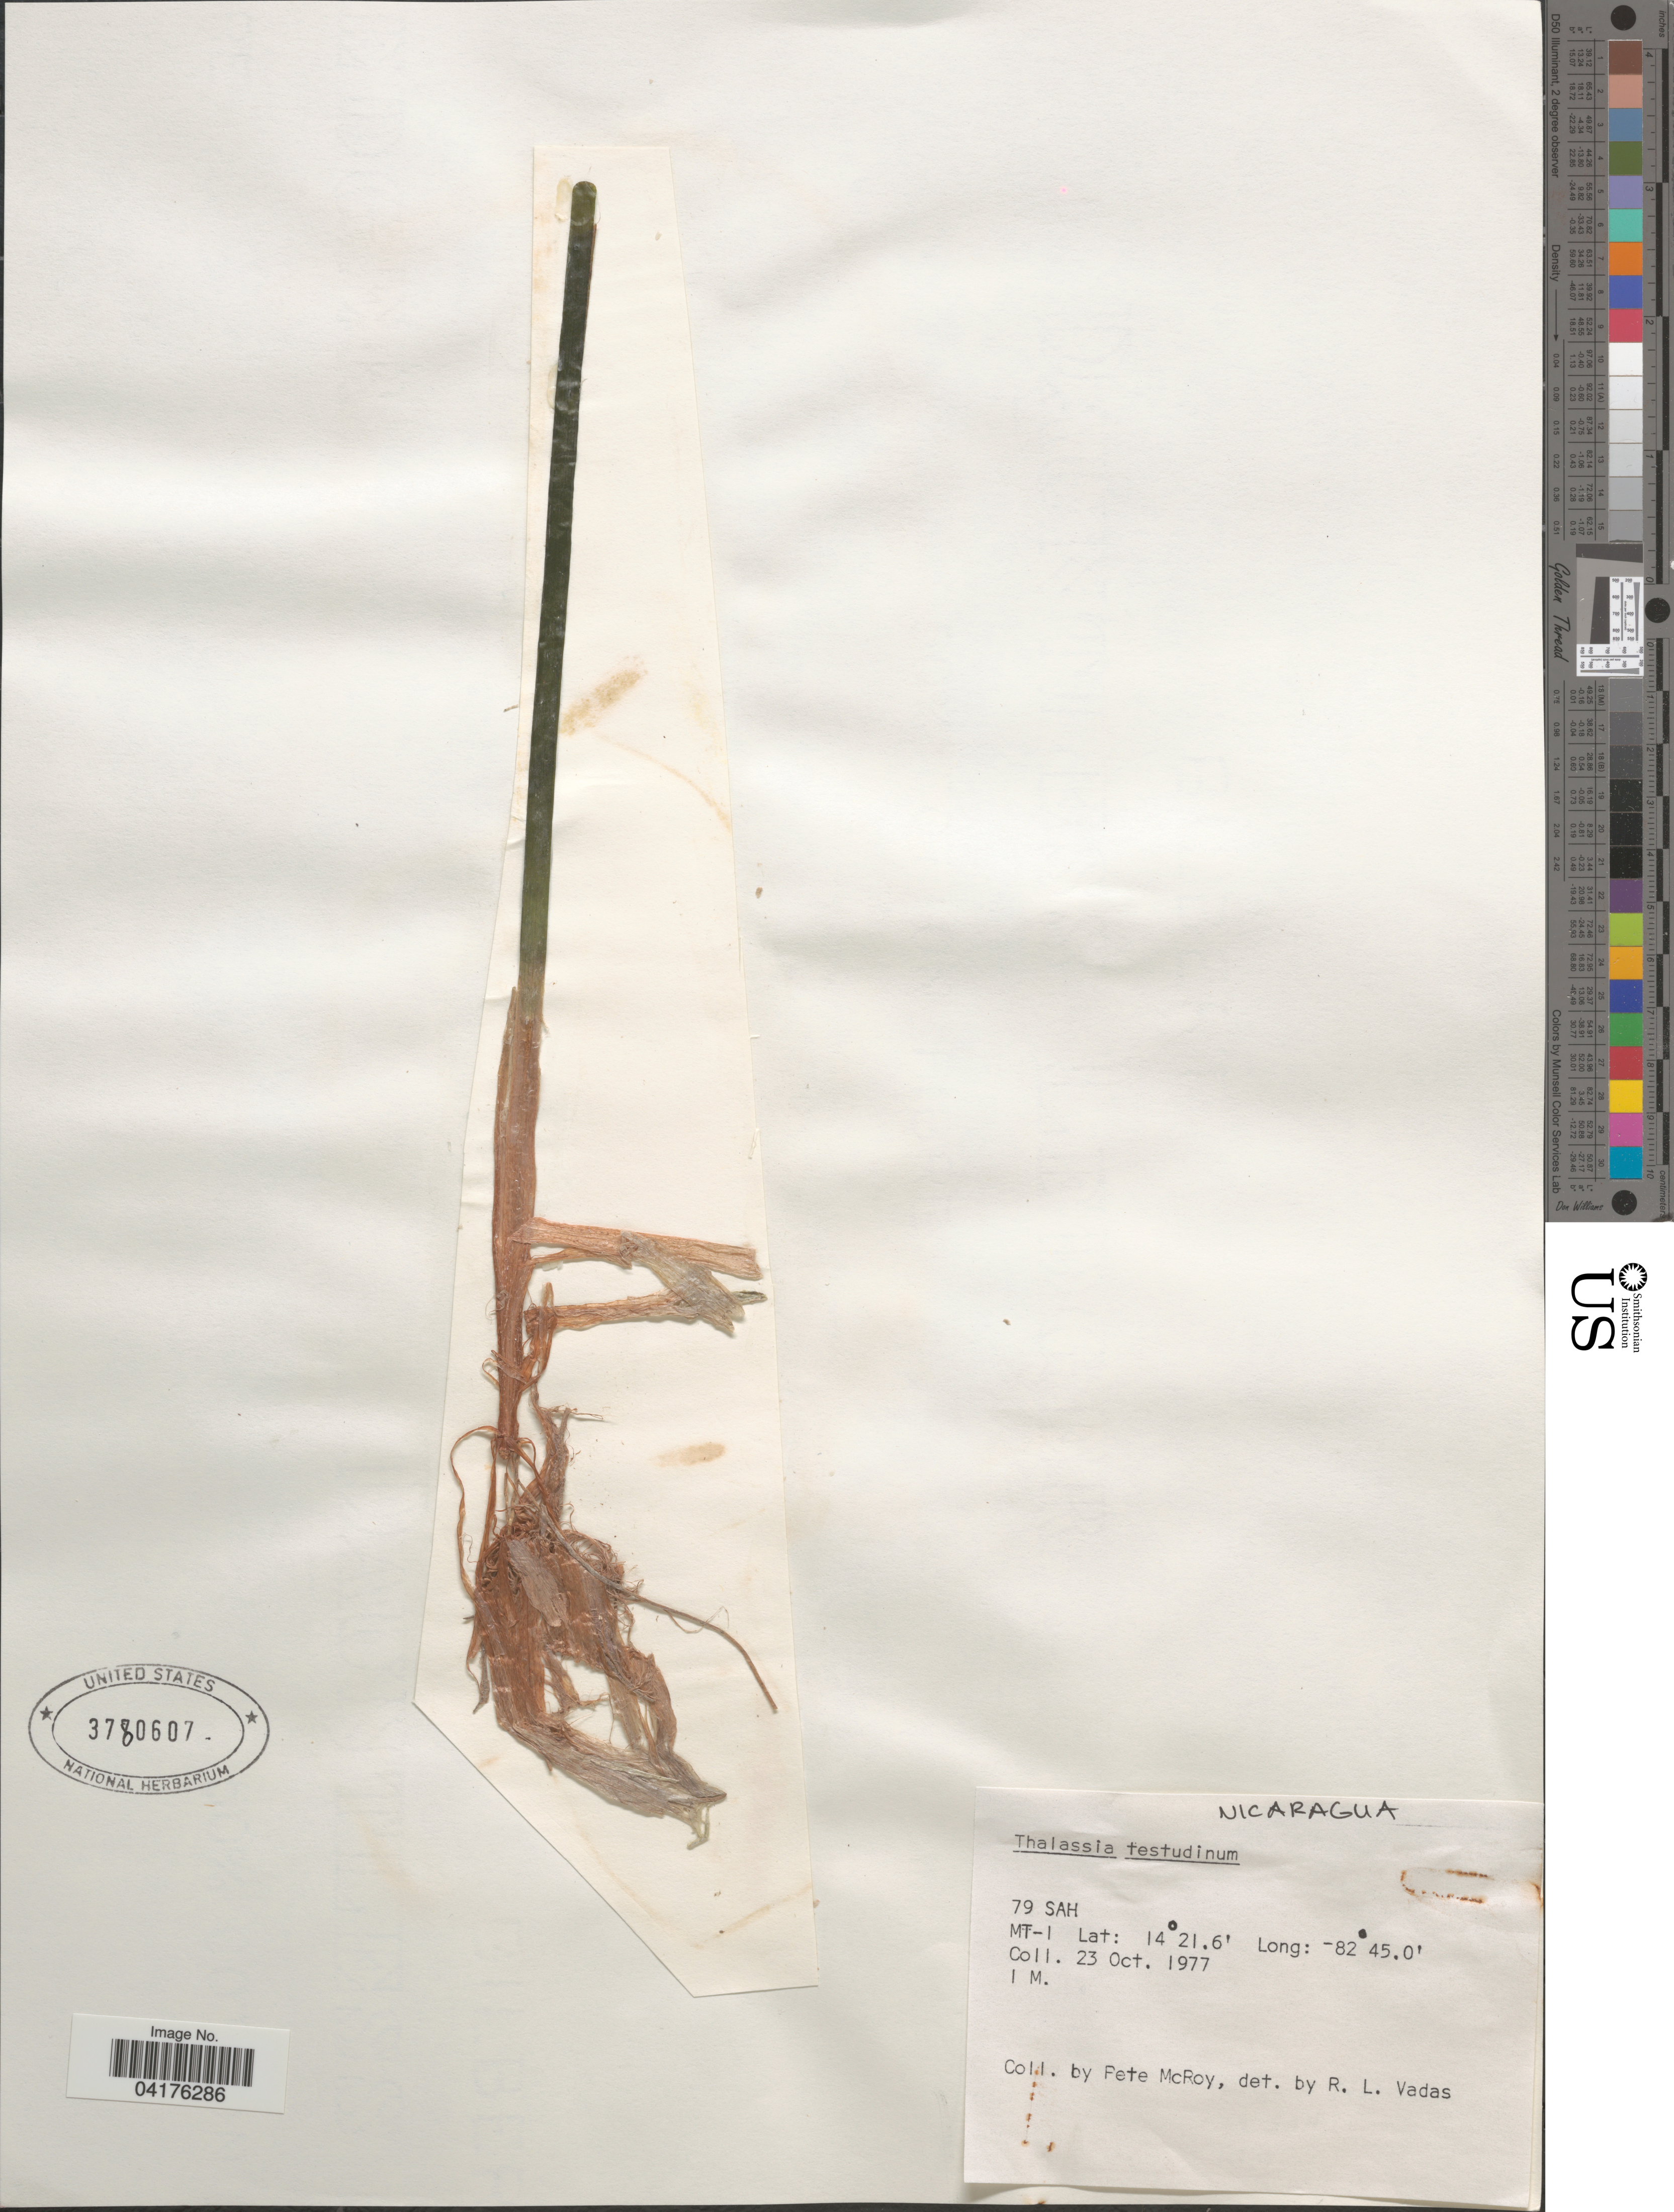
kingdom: Plantae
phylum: Tracheophyta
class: Liliopsida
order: Alismatales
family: Hydrocharitaceae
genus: Thalassia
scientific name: Thalassia testudinum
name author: Banks & Sol. ex K.D. Koenig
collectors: P. McRoy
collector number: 79SAH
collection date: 1977-10-23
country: Nicaragua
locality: MT-1.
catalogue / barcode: US 3780607